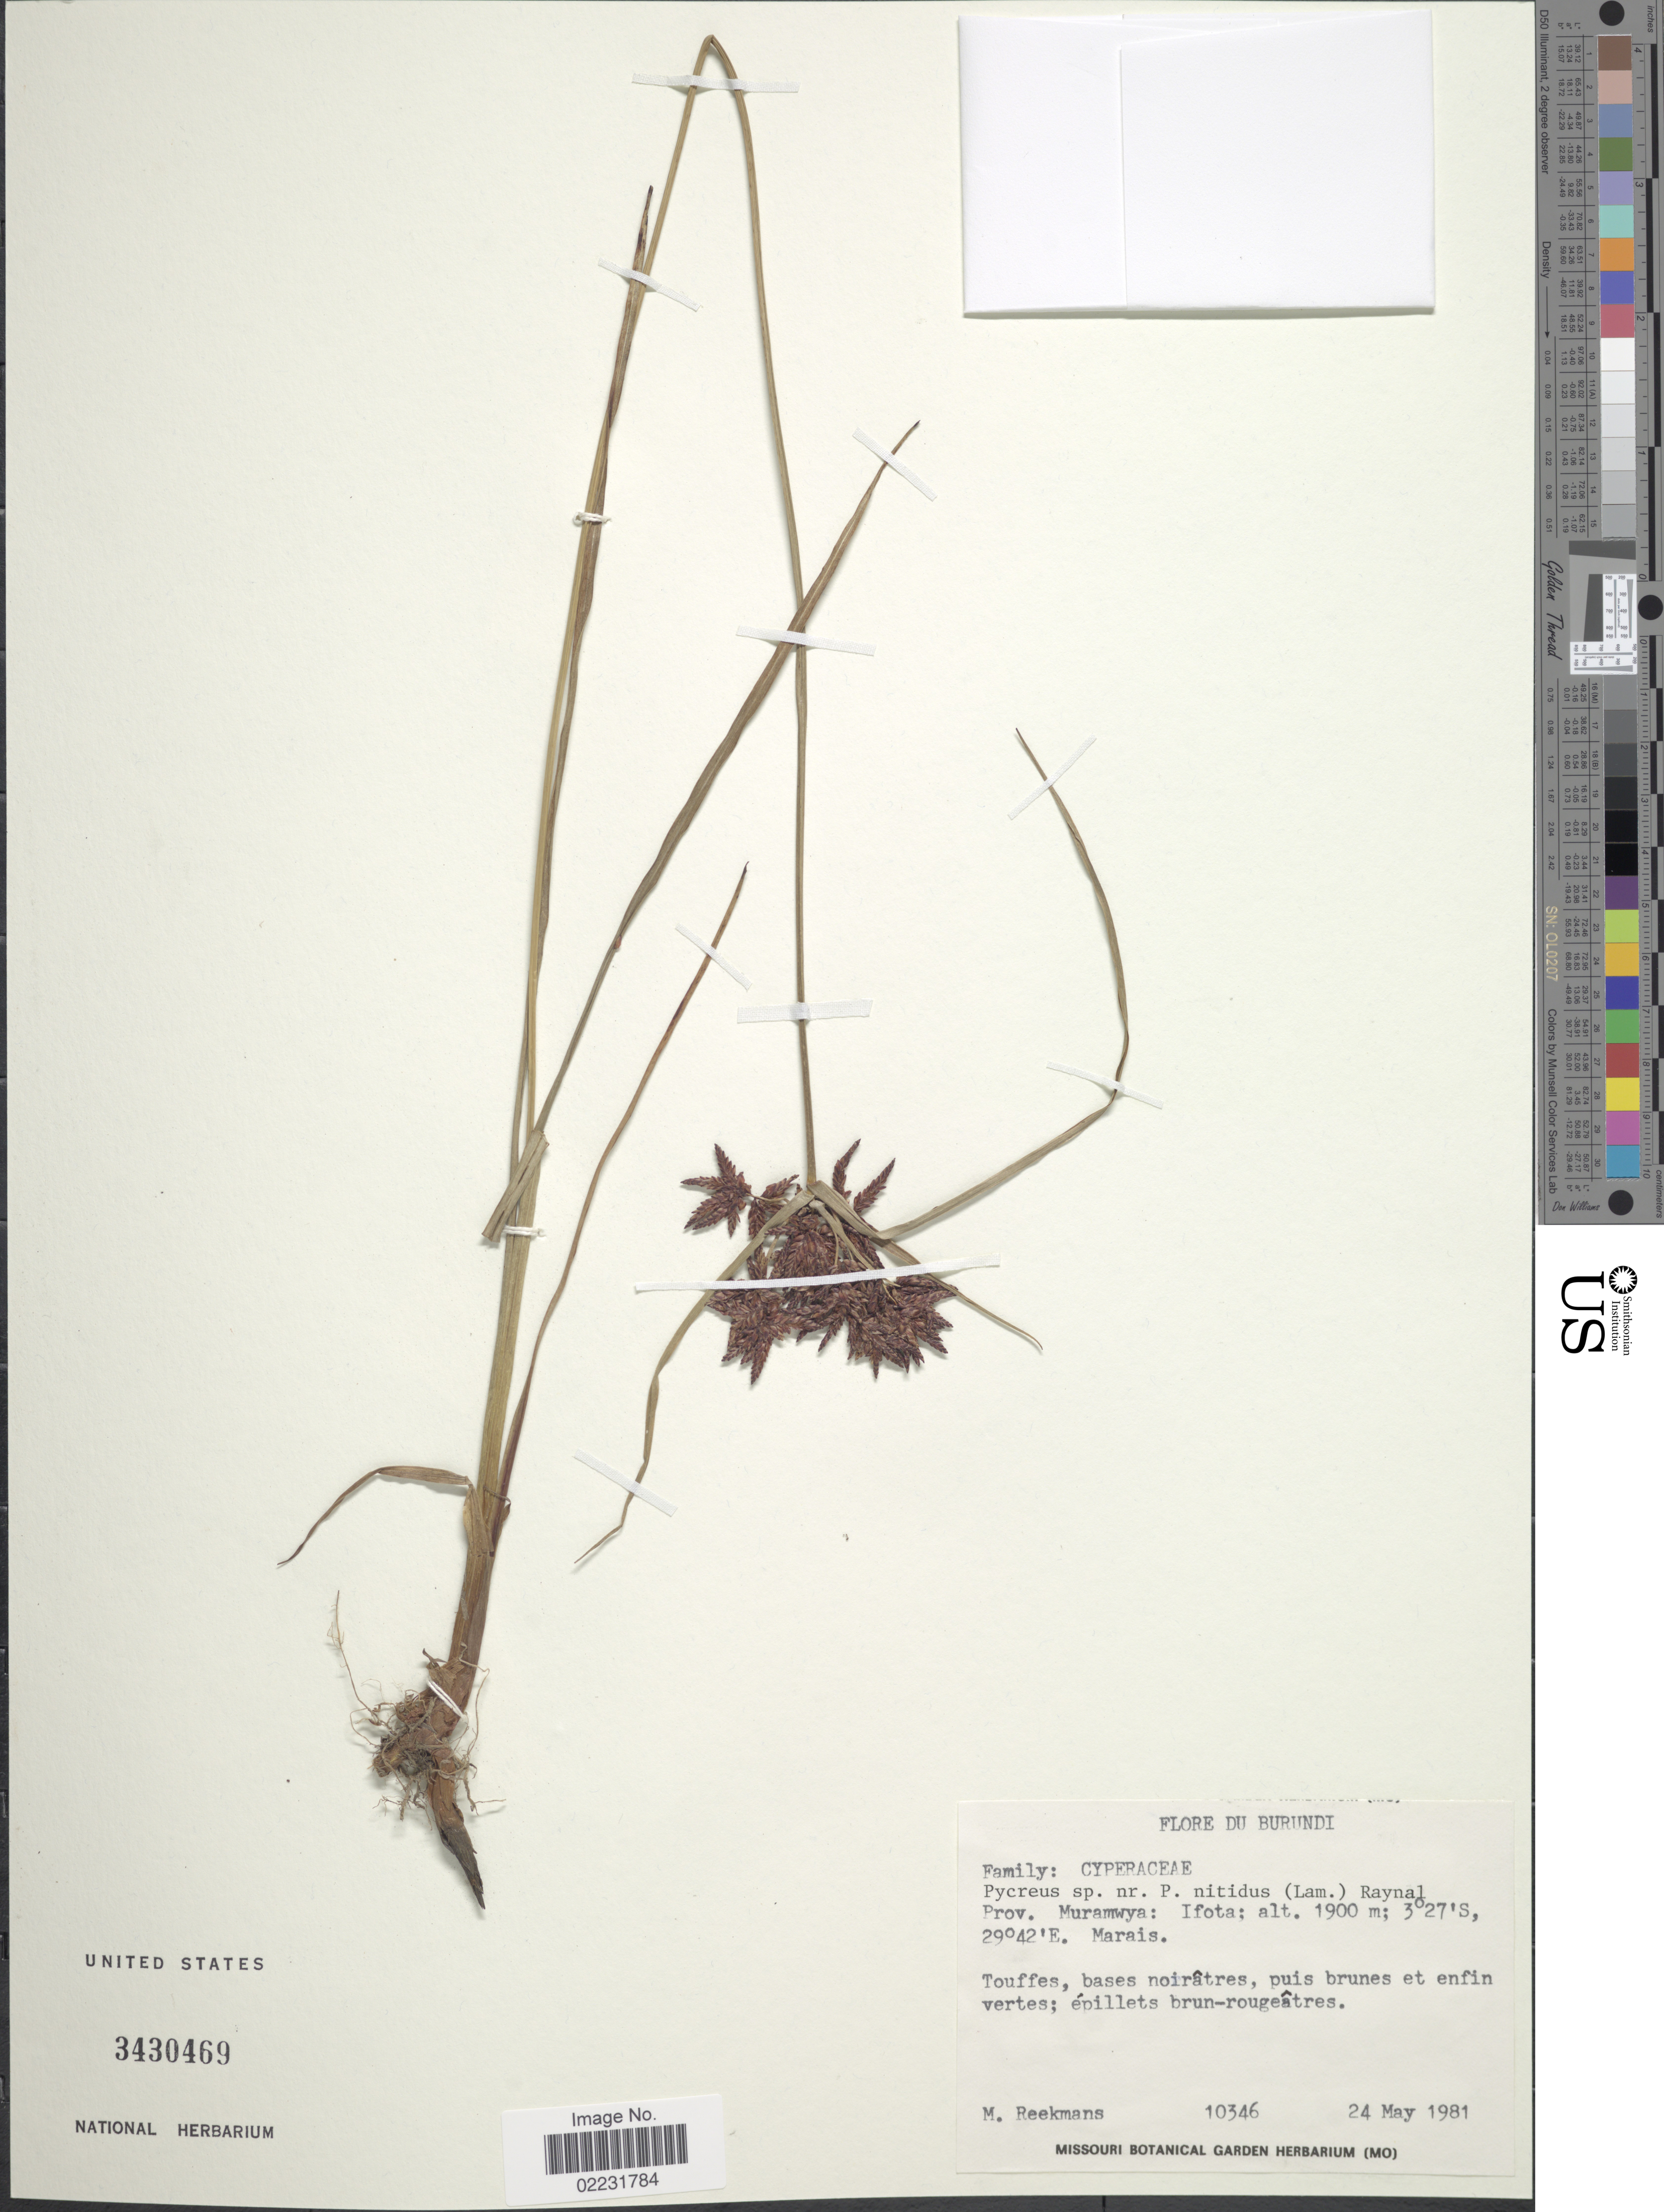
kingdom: Plantae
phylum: Tracheophyta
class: Liliopsida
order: Poales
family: Cyperaceae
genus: Cyperus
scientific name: Cyperus nitidus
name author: Lam.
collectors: M. Reekmans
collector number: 10346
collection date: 1981-05-24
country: Burundi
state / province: Muramvya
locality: Du Burundi, Prov. Muramwya: Ifota, Marais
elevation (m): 1900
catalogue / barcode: US 3430469